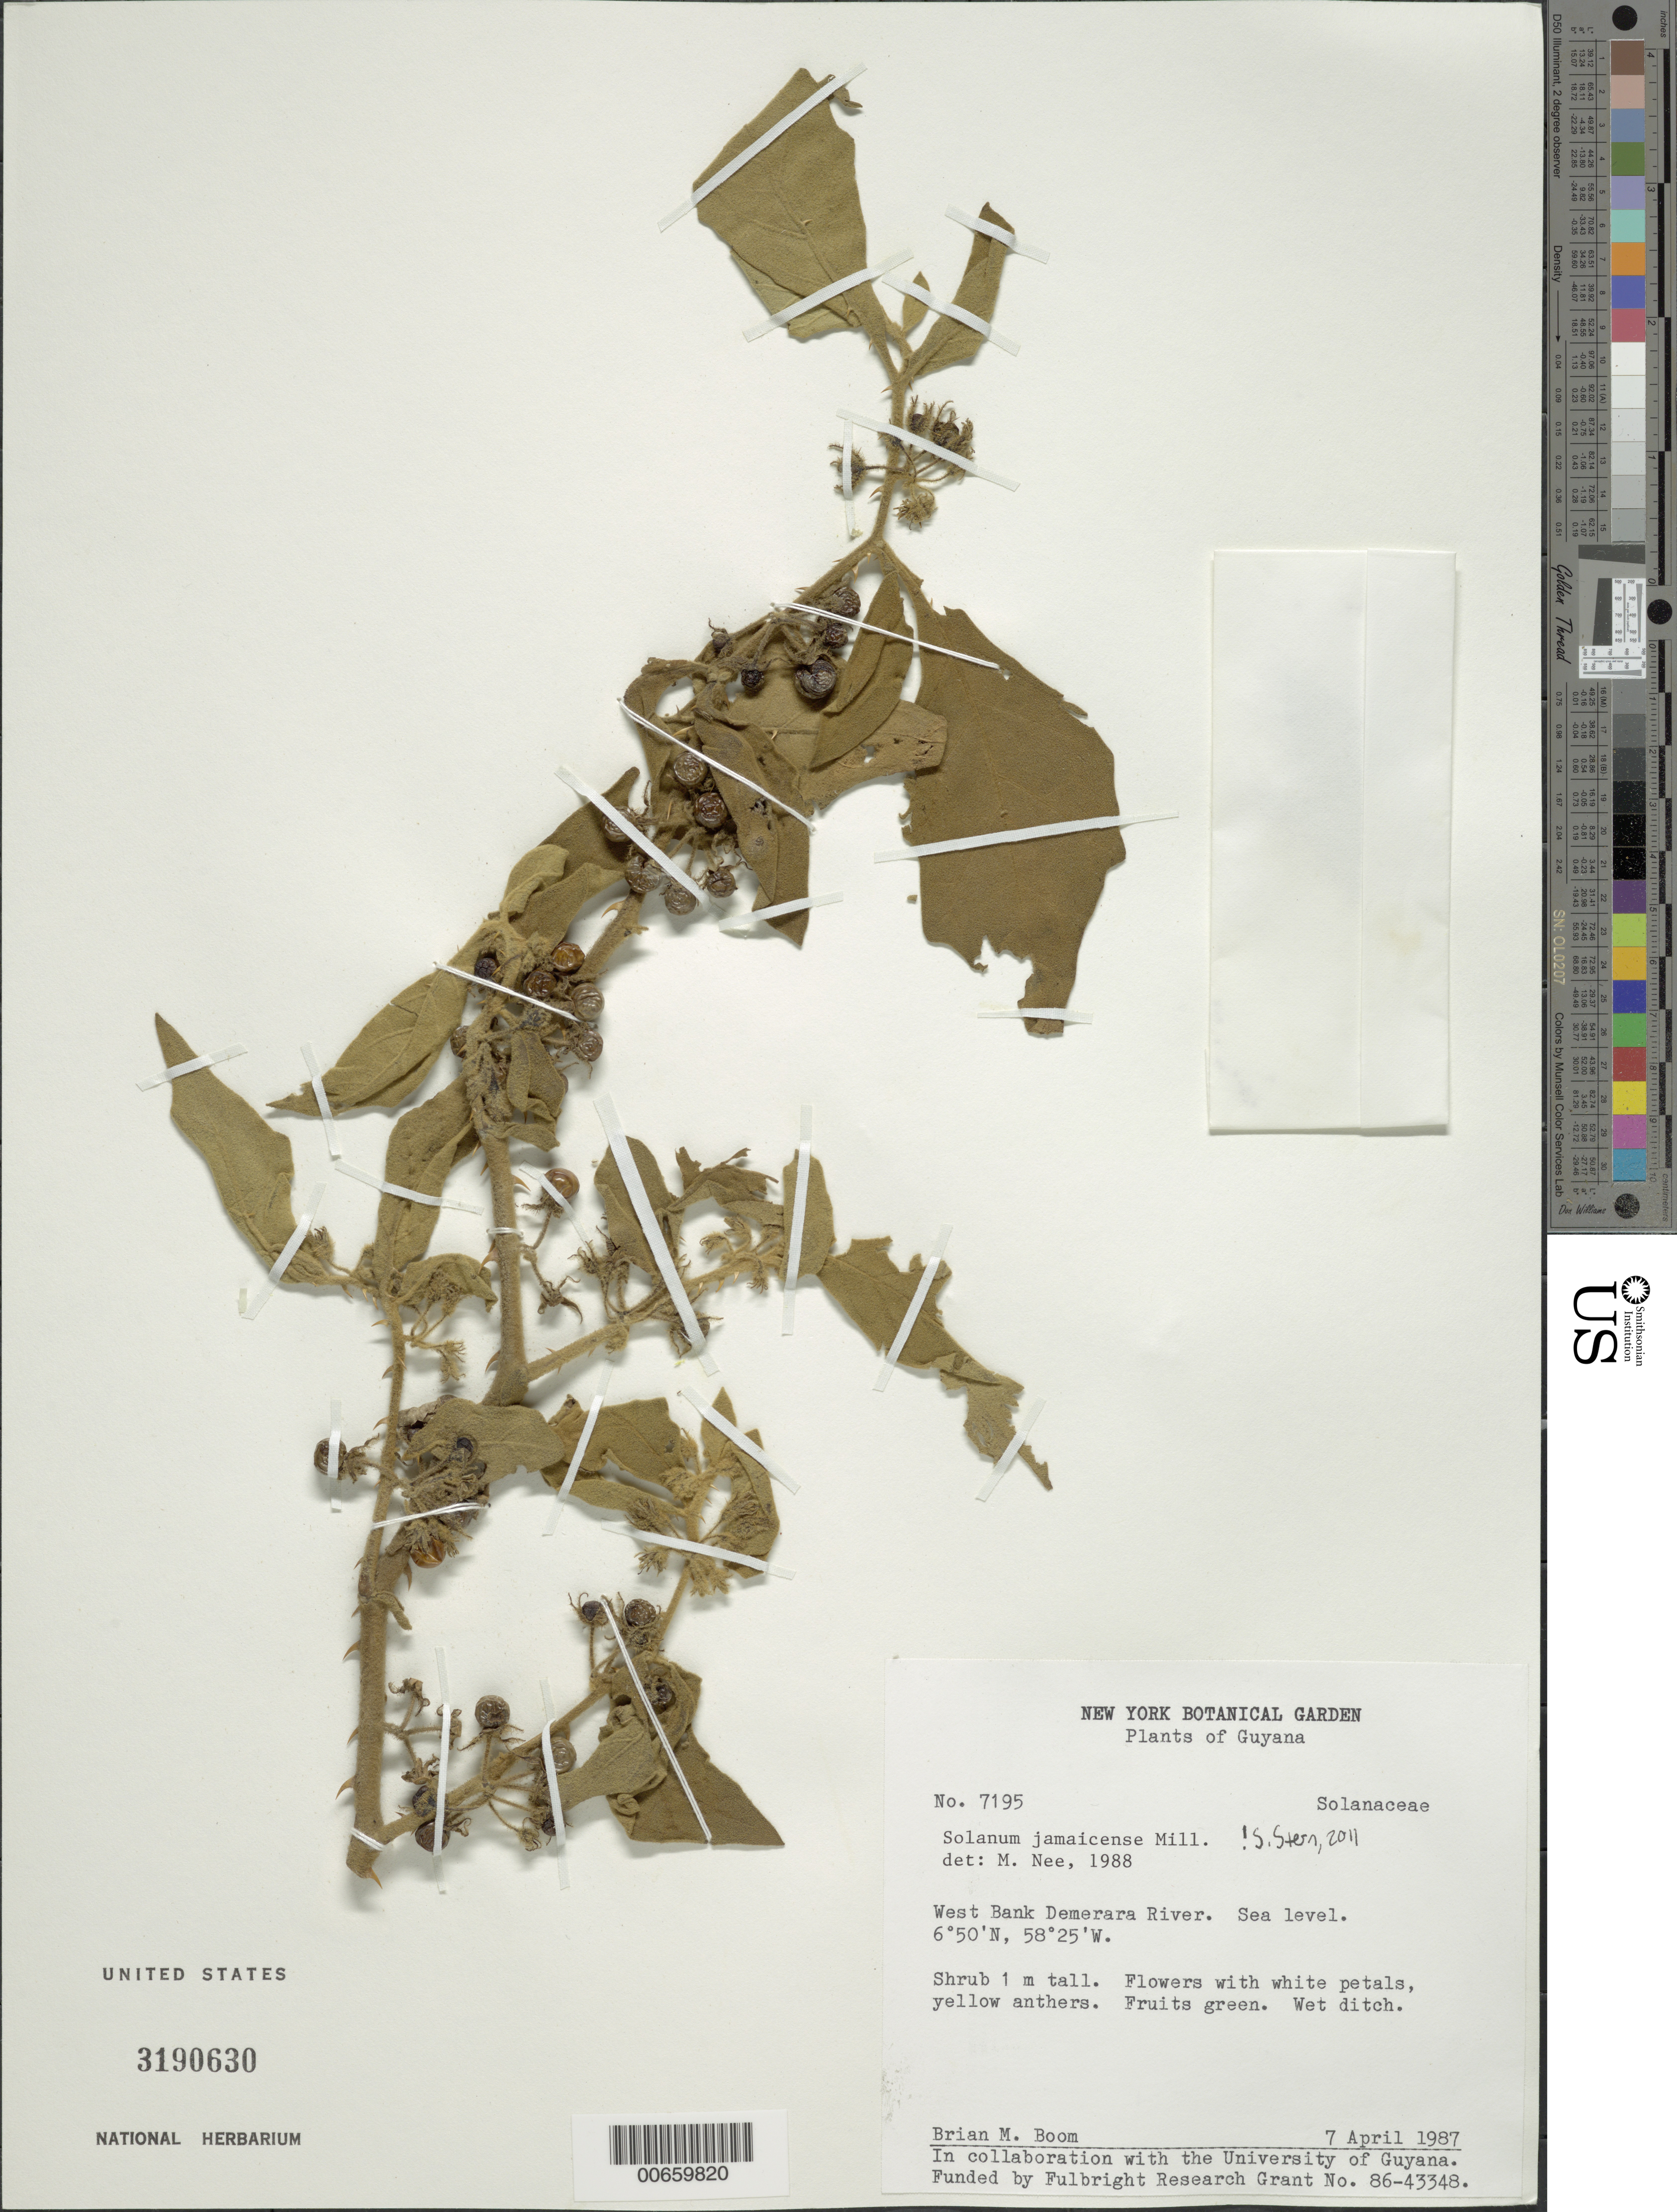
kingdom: Plantae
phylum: Tracheophyta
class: Magnoliopsida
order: Solanales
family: Solanaceae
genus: Solanum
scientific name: Solanum jamaicense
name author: Mill.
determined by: Nee, Michael H.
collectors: B. M. Boom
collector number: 7195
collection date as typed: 4 Apr 1987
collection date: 1987-04-04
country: Guyana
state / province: Essequibo Isl-W. Demerara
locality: Demerara River, W bank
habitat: Wet ditch.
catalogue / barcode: US 3190630